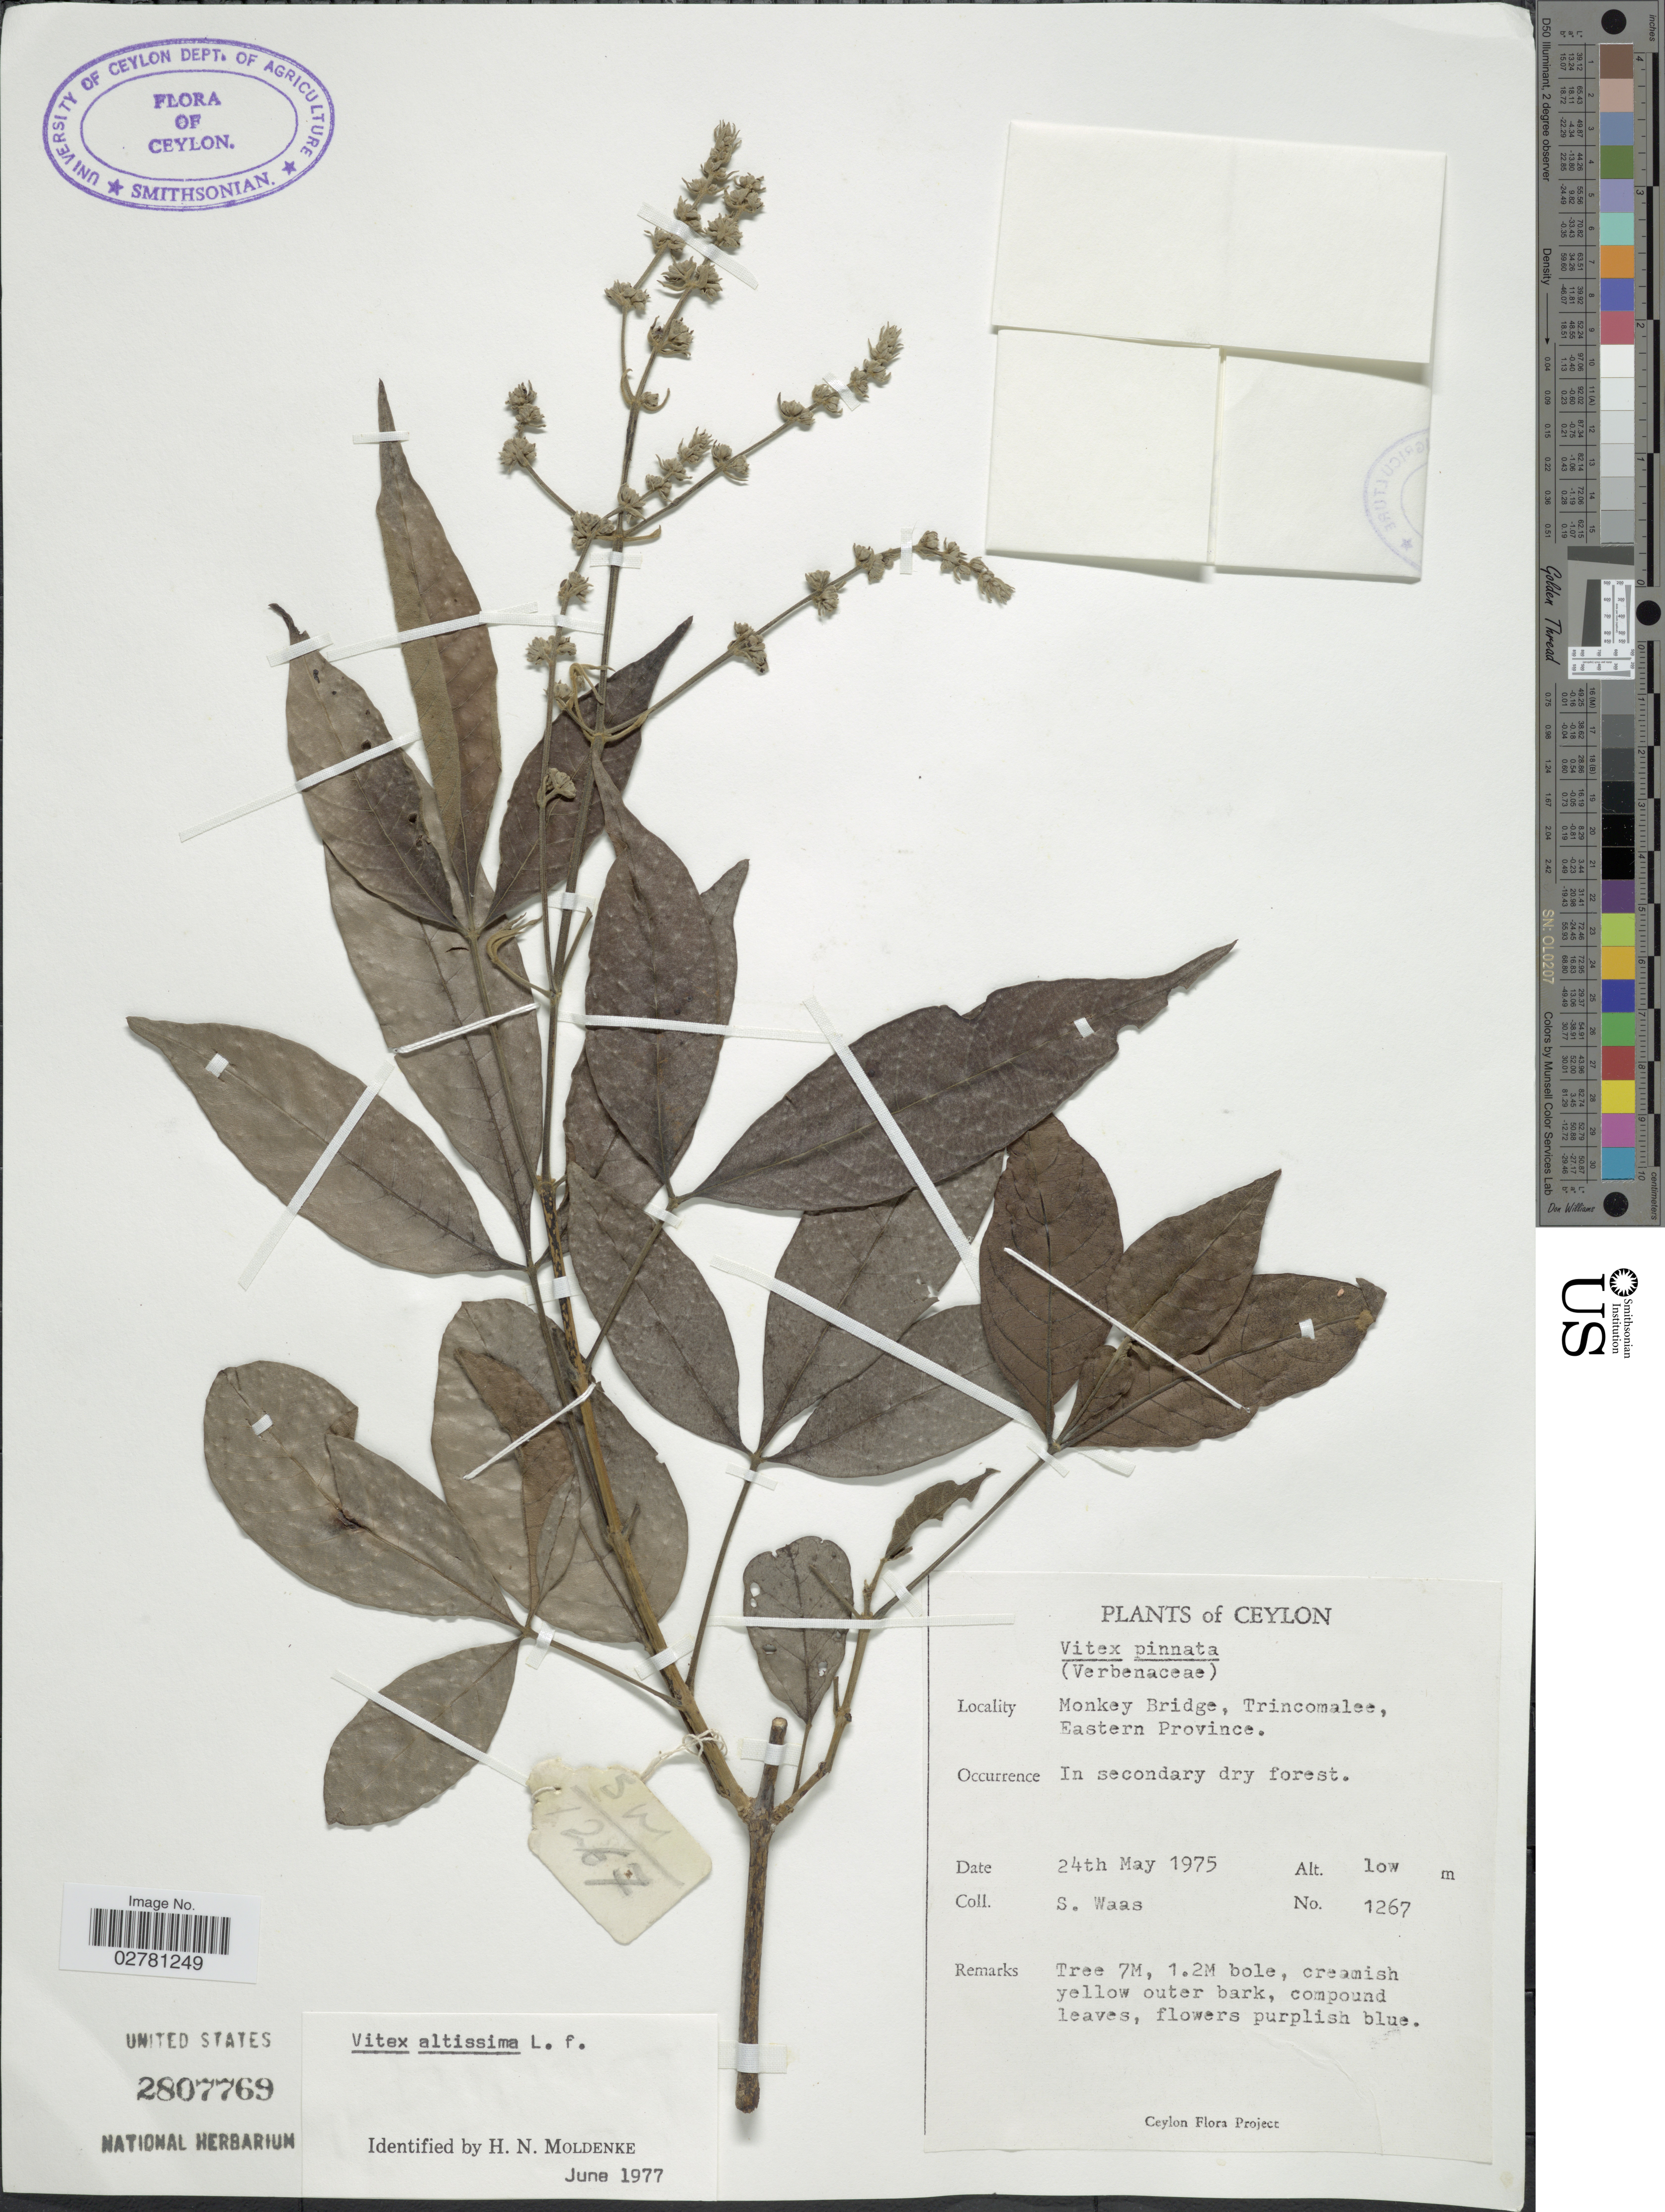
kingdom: Plantae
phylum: Tracheophyta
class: Magnoliopsida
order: Lamiales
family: Lamiaceae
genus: Vitex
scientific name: Vitex altissima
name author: L. f.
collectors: S. Waas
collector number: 1267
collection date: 1975-05-24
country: Sri Lanka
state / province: Eastern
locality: Ceylon. Monkey Bridge, Trincomalee.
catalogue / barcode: US 2807769